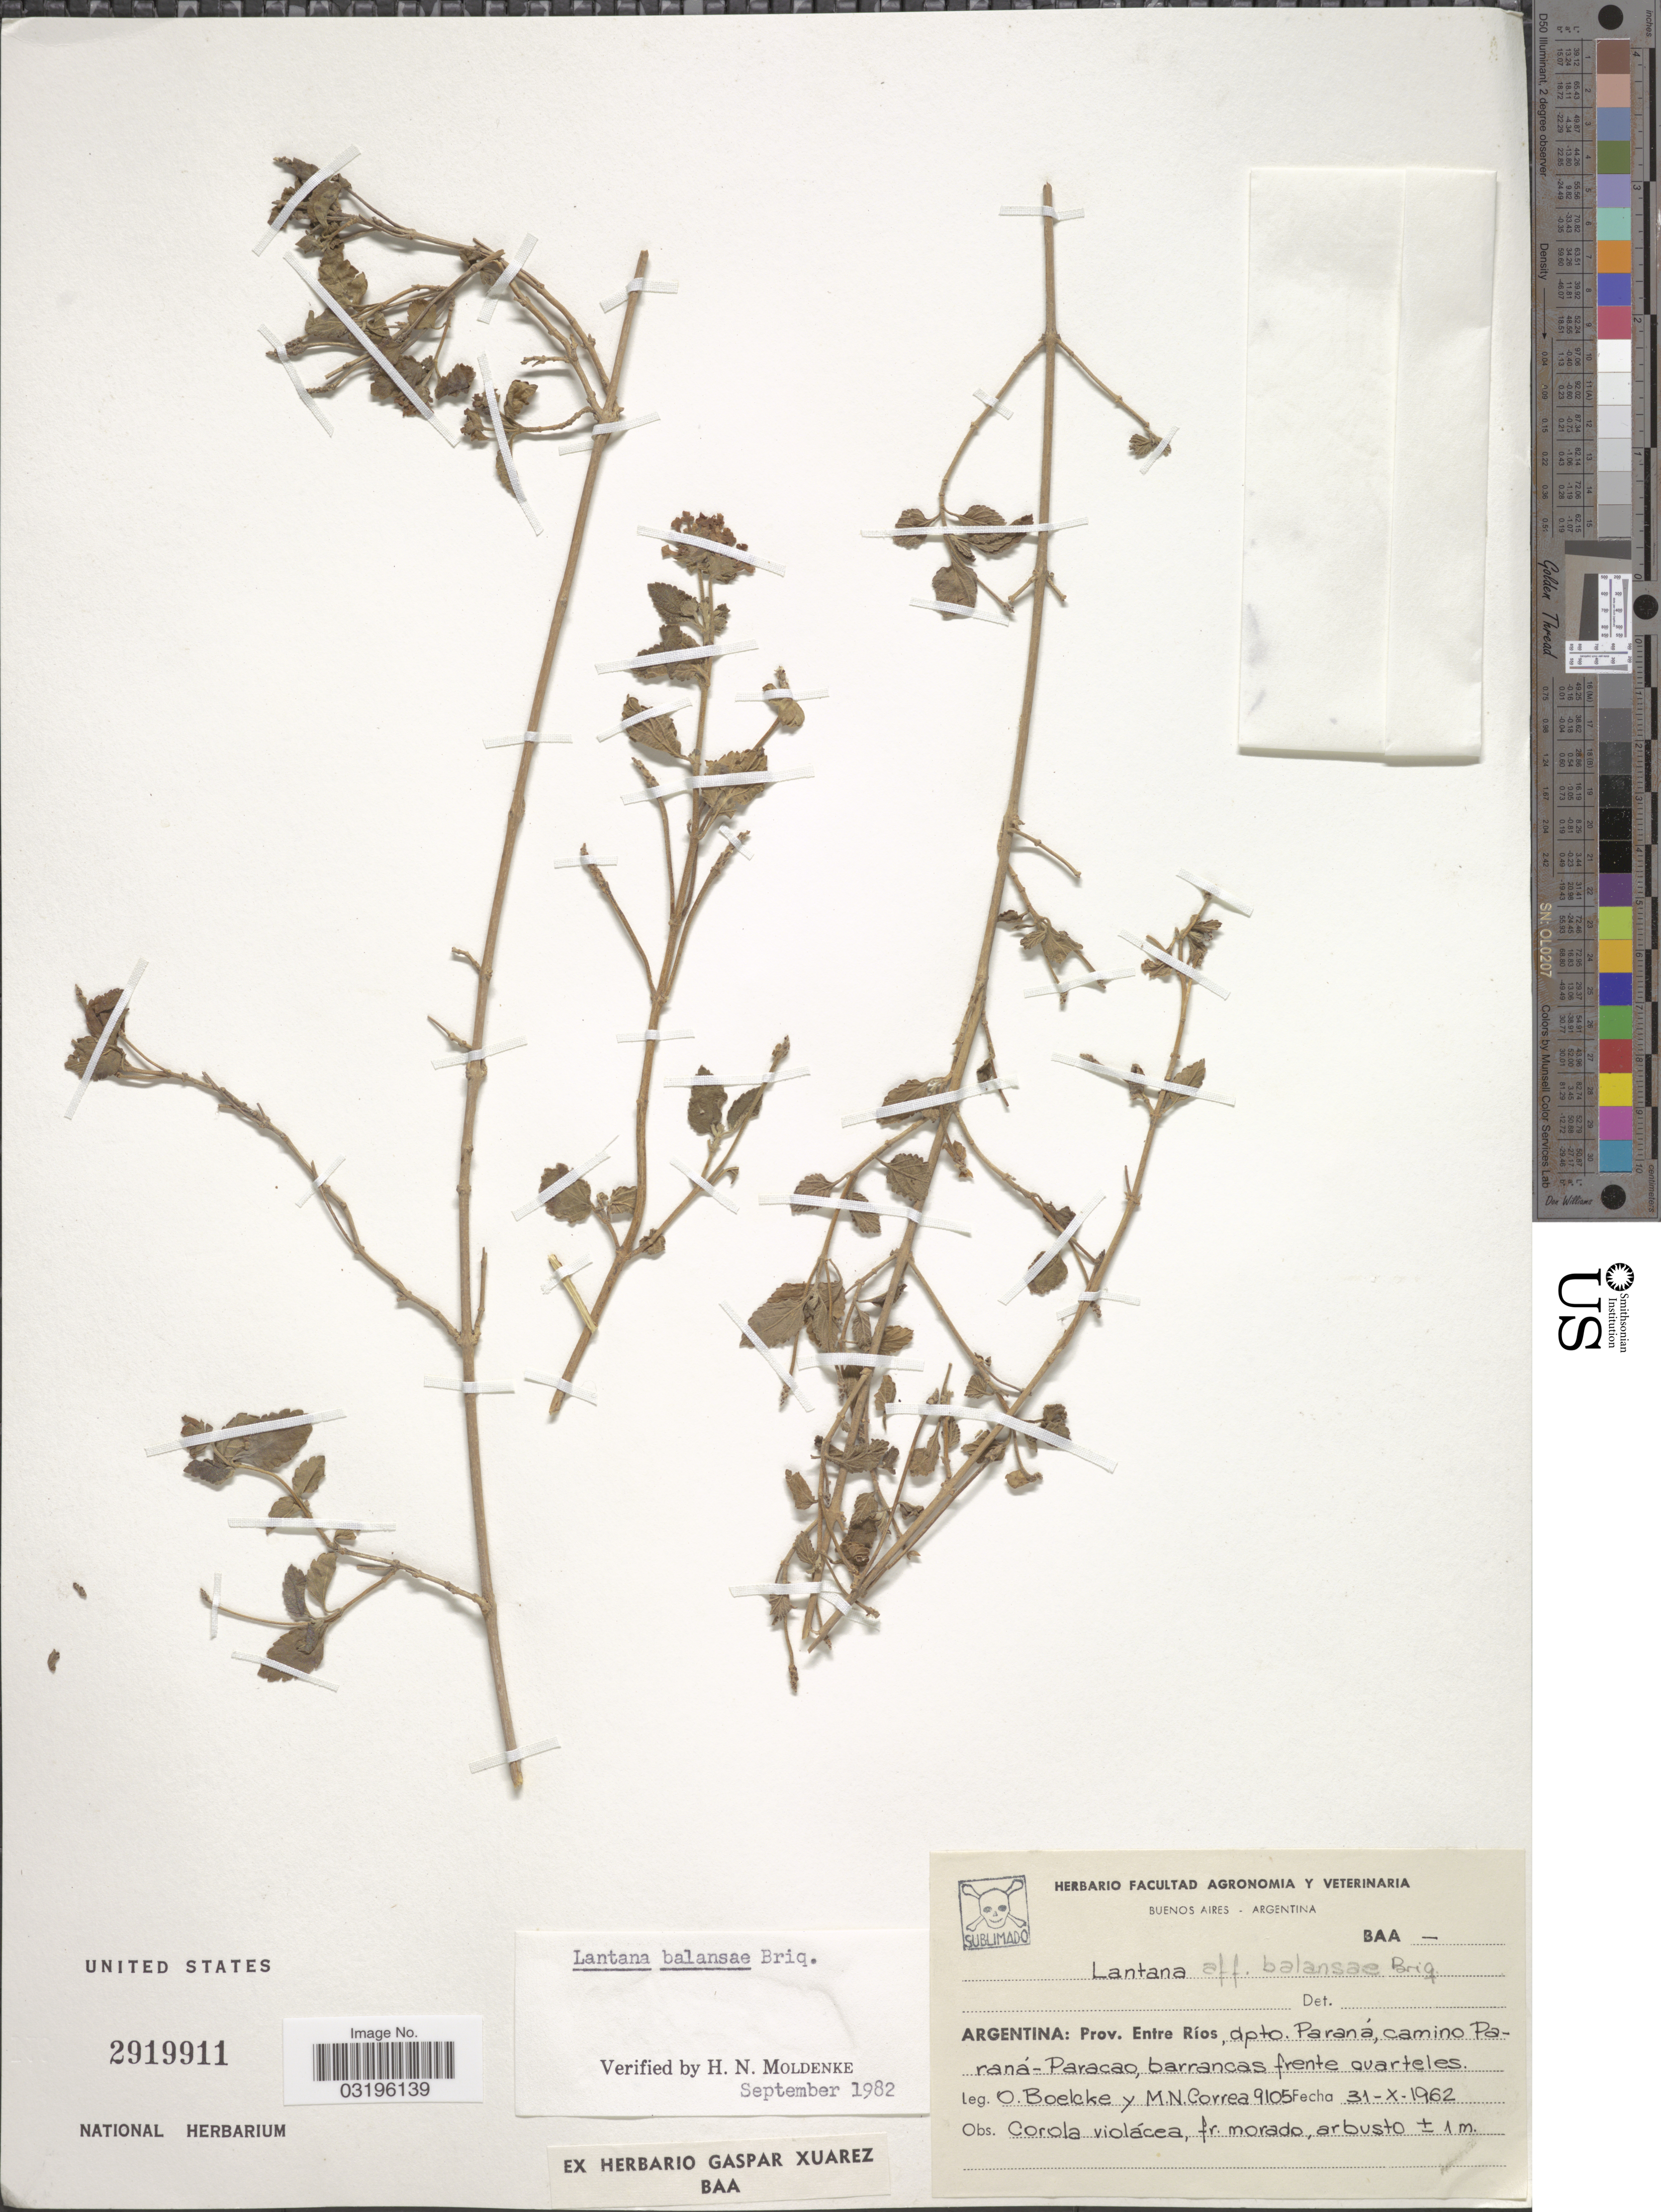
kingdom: Plantae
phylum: Tracheophyta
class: Magnoliopsida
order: Lamiales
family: Verbenaceae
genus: Lantana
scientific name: Lantana balansae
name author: Briq.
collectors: O. Boelcke & M. N. Correa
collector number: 9105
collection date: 1962-10-31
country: Argentina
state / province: Entre Rios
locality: Dpto. Paraná, camino Paraná-Paracao.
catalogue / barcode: US 2919911